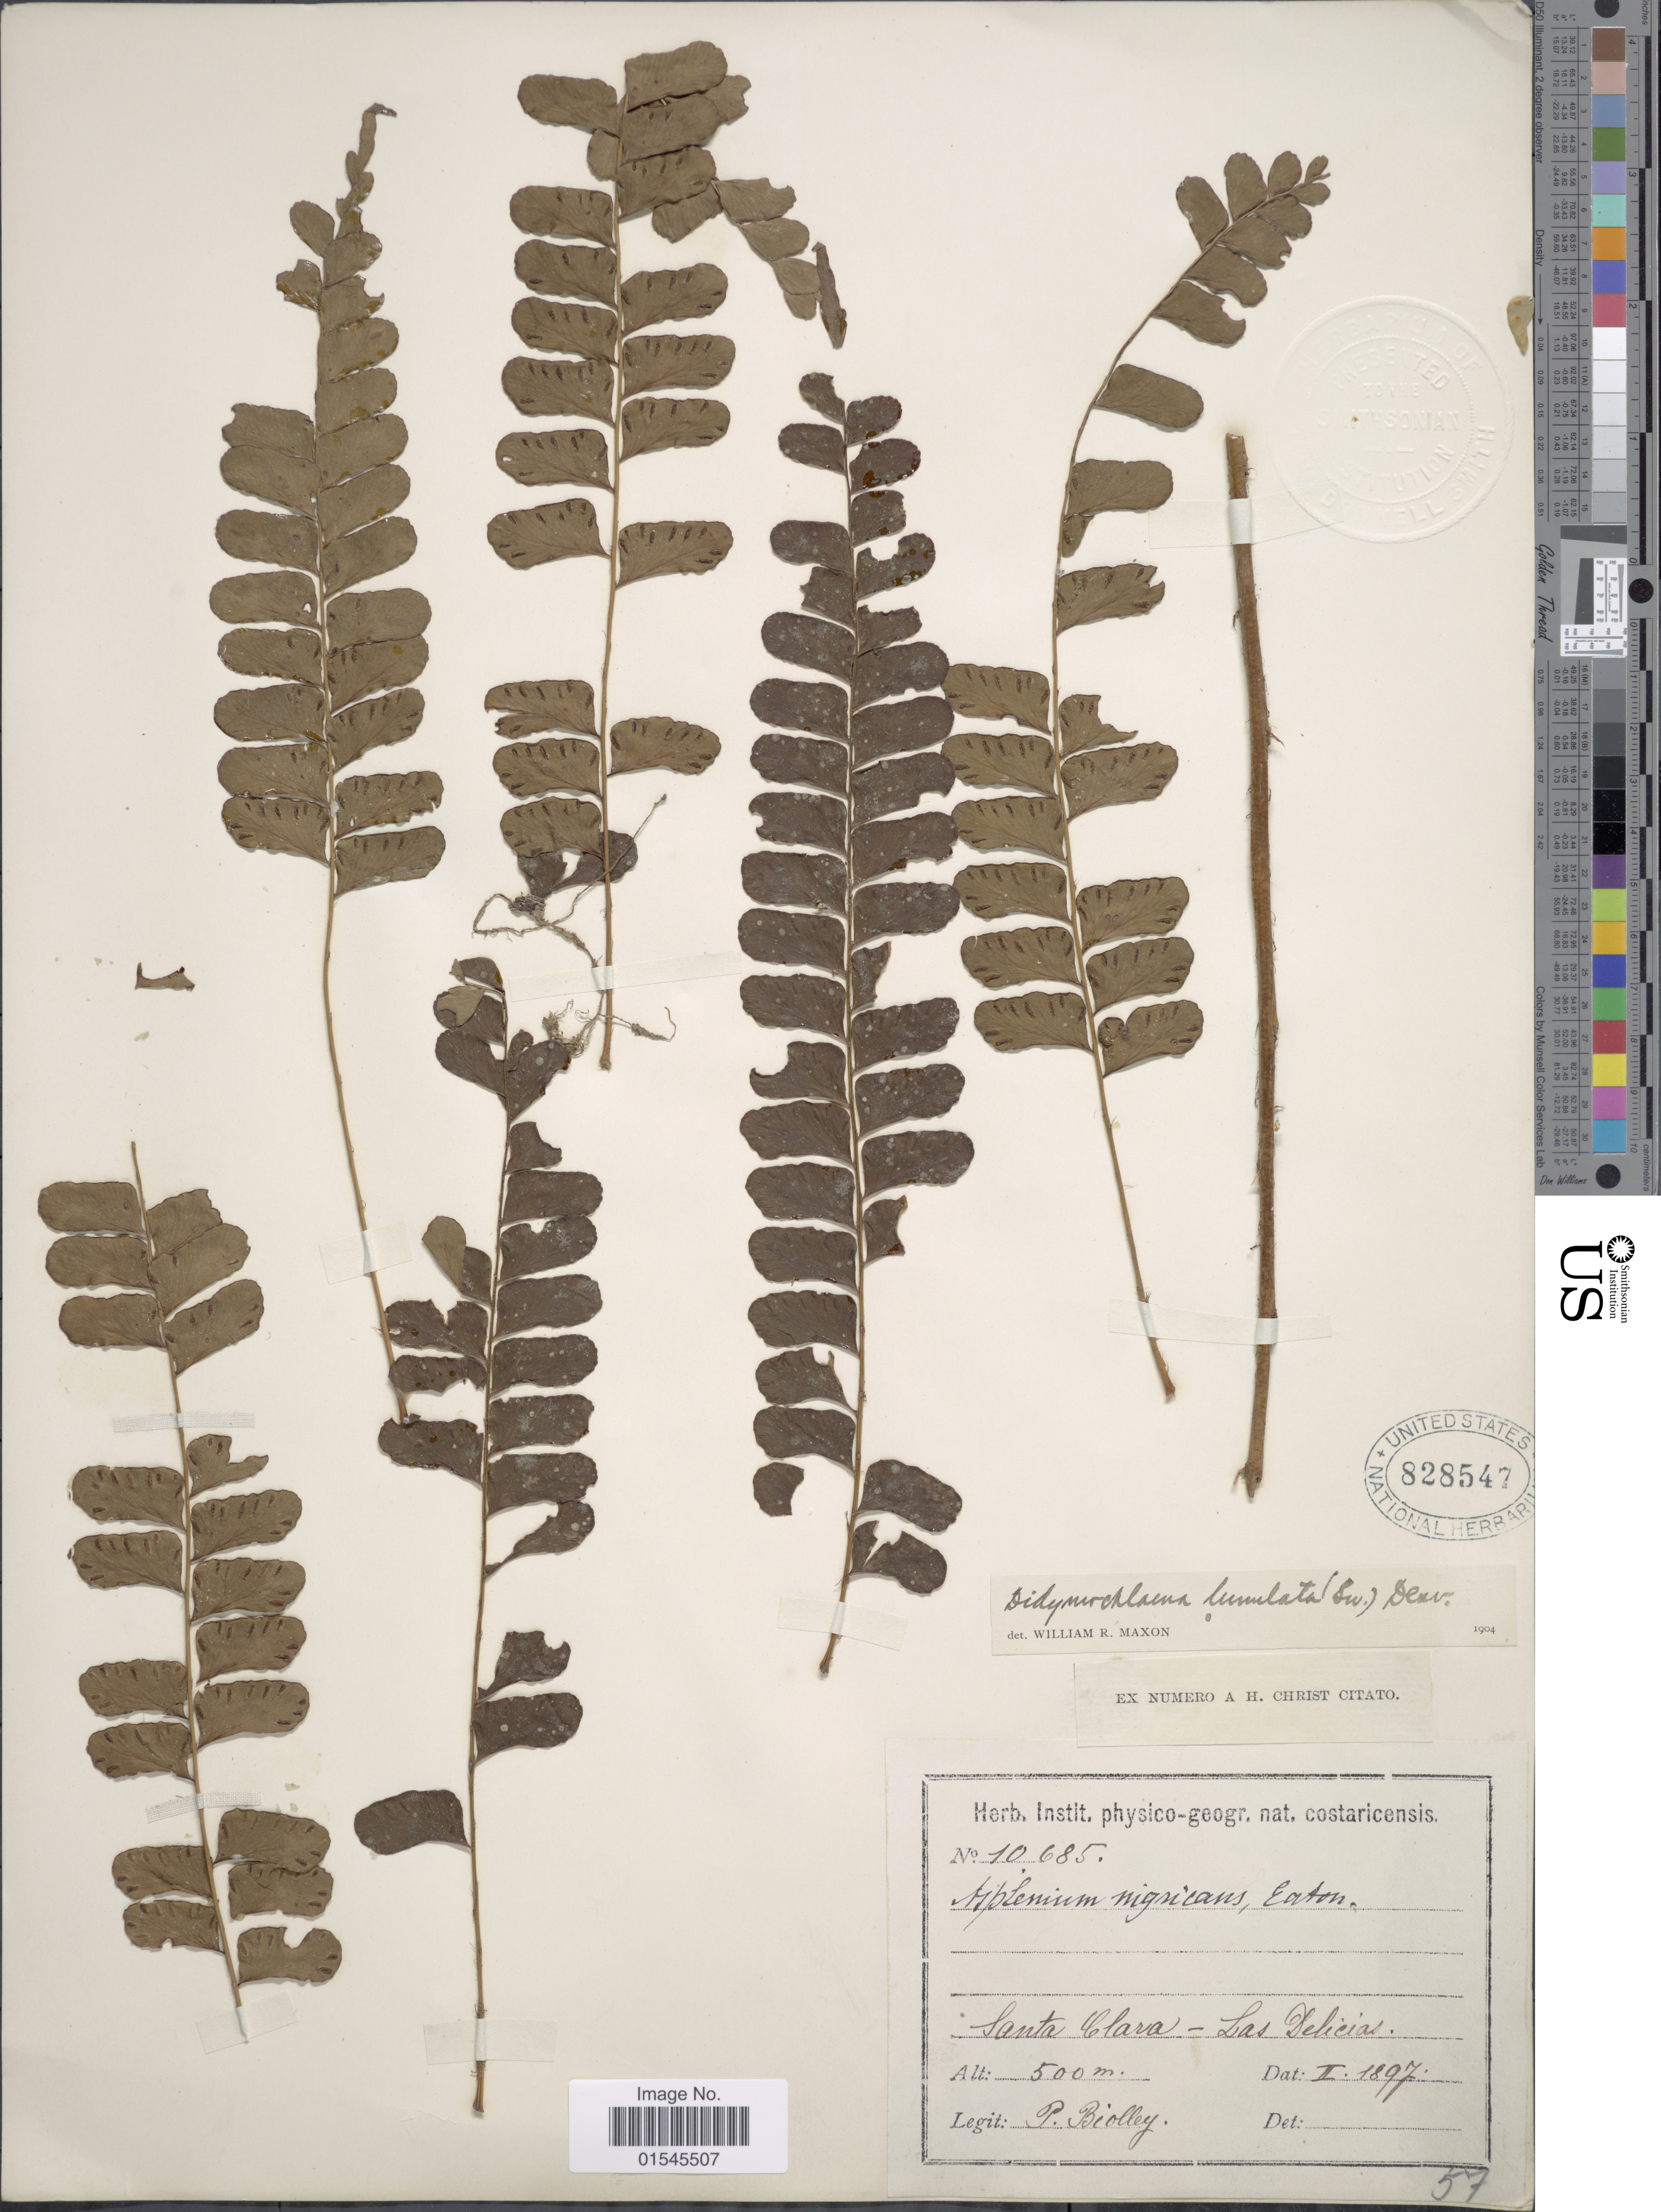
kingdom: Plantae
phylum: Tracheophyta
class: Polypodiopsida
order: Polypodiales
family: Didymochlaenaceae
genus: Didymochlaena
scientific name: Didymochlaena truncatula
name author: (Sw.) J. Sm.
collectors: P. Biolley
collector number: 10685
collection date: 1897-02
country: Costa Rica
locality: Santa Clara - Las Delicias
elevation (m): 500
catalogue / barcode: US 828547